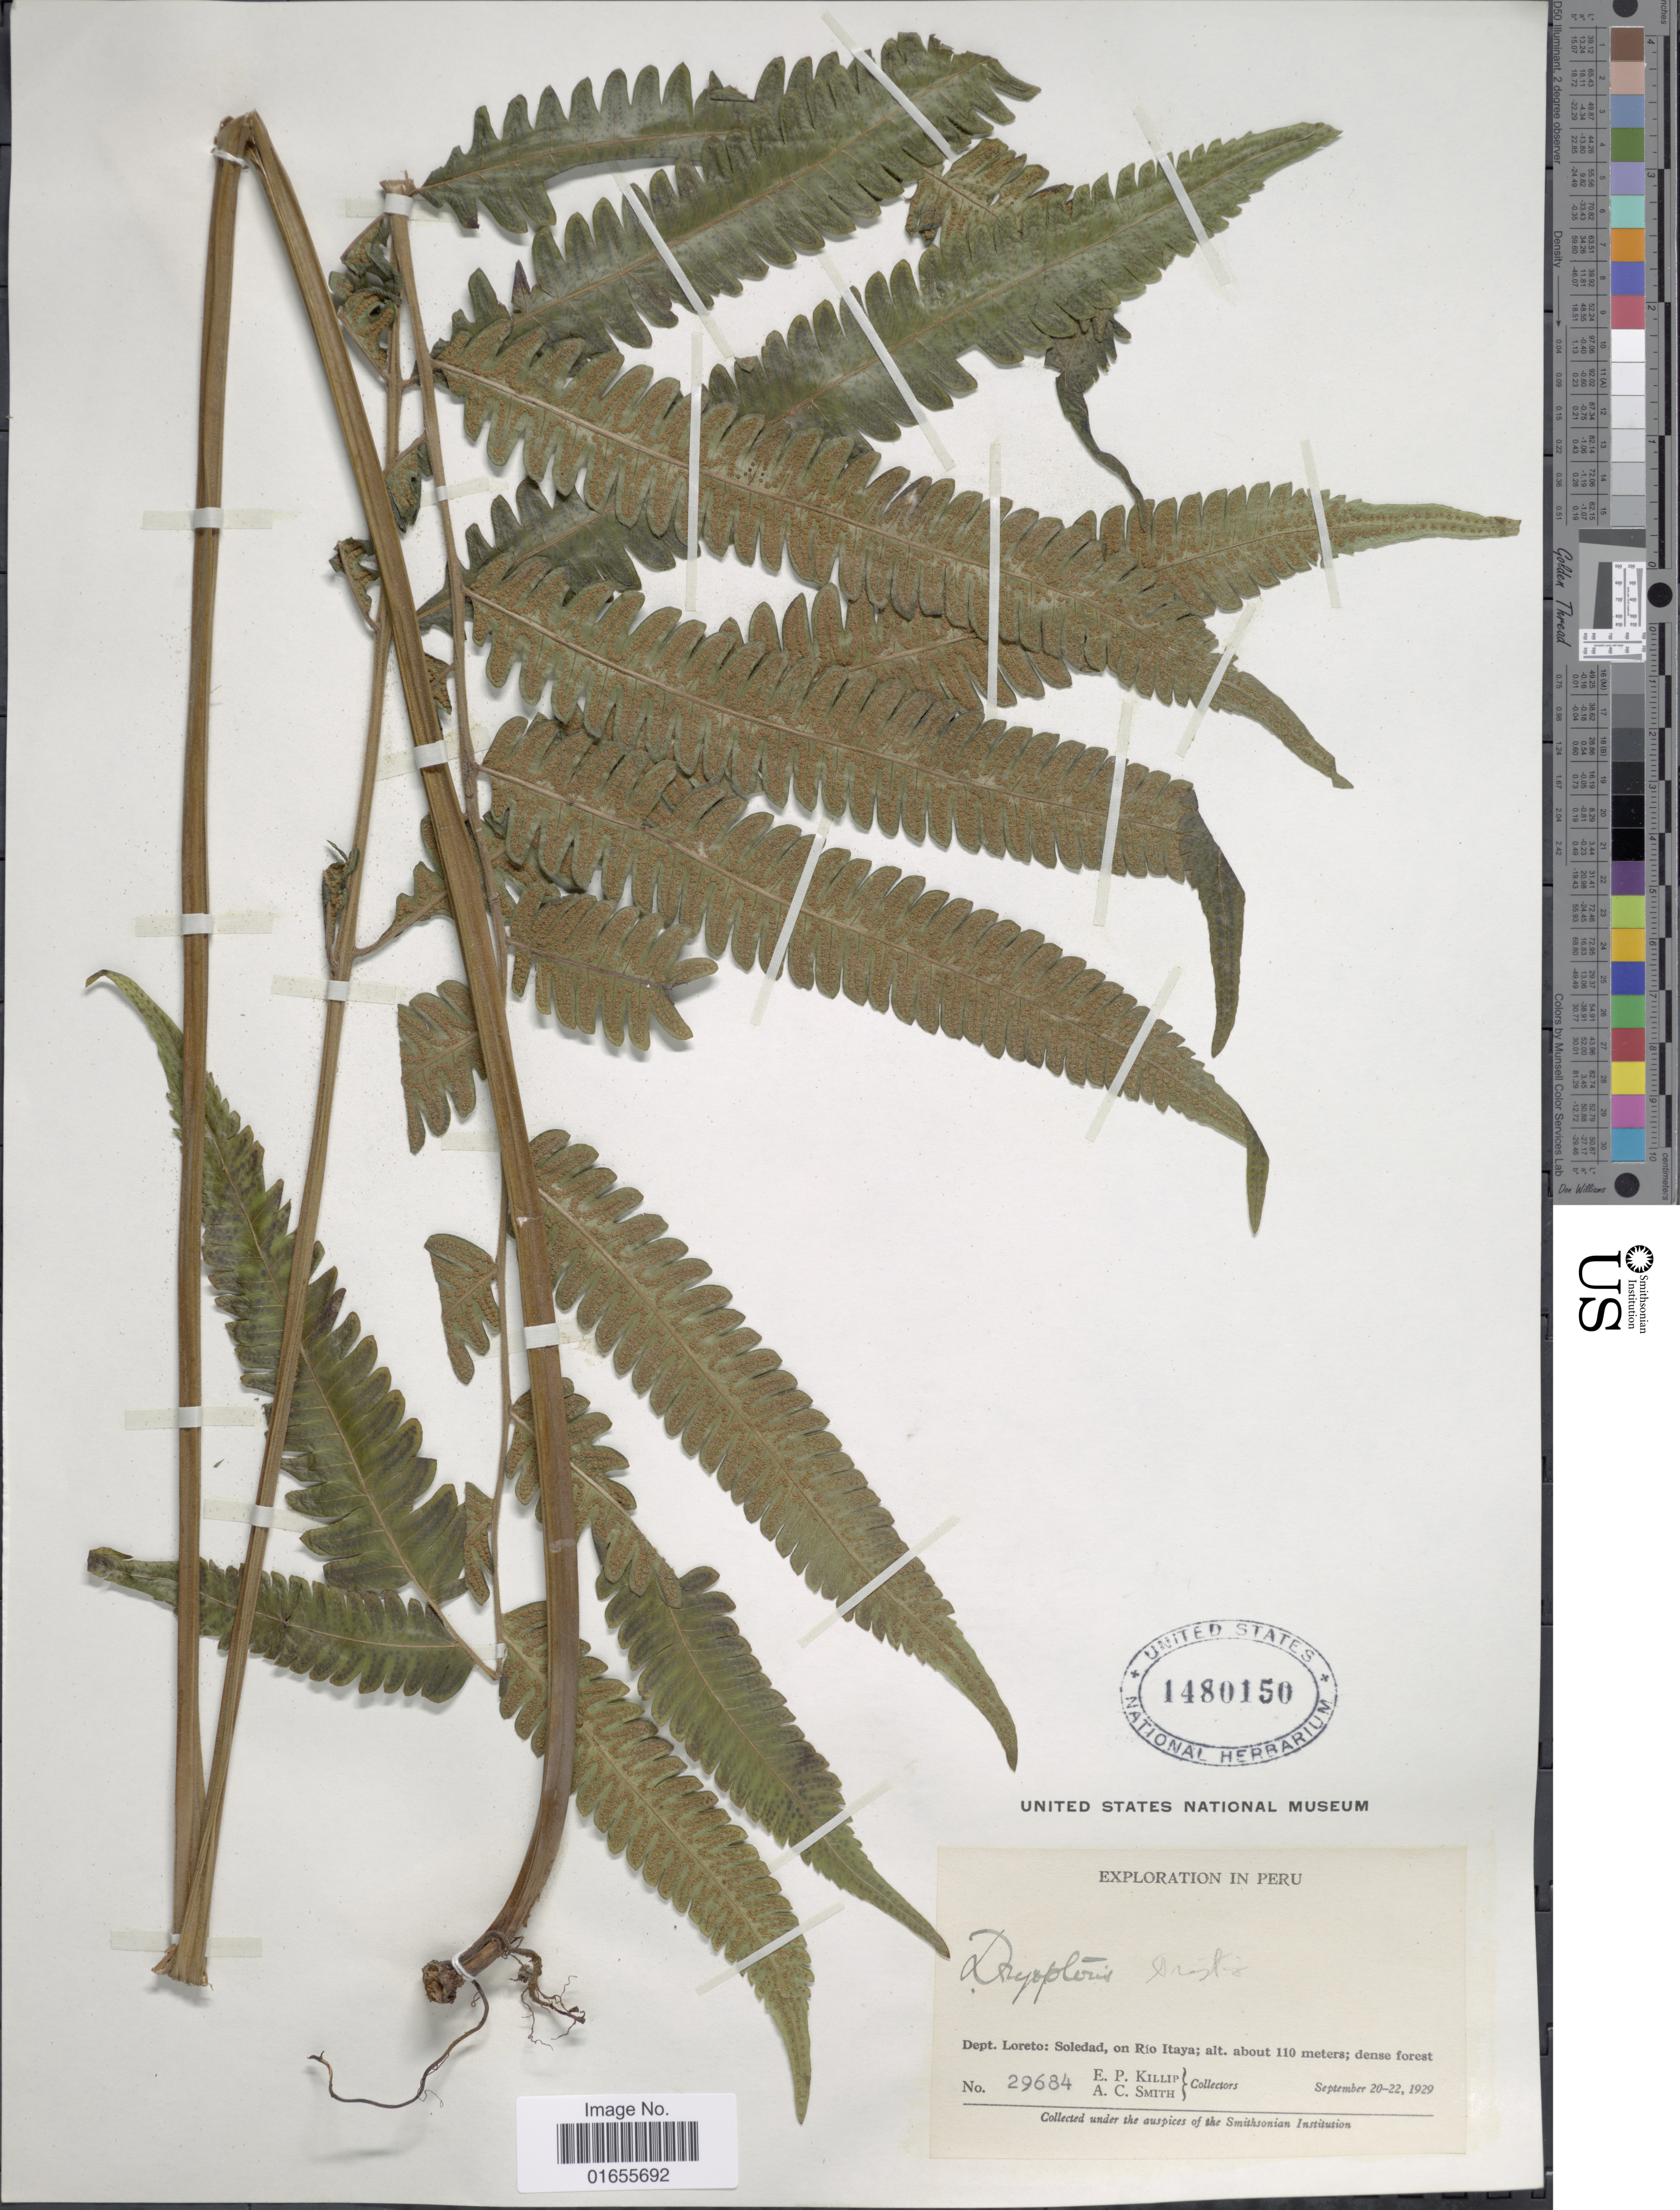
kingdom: Plantae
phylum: Tracheophyta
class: Polypodiopsida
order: Polypodiales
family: Thelypteridaceae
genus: Goniopteris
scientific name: Goniopteris tristis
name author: (Kuntze) Brade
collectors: E. P. Killip & A. C. Smith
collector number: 29684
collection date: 1929-09-20/1929-09-22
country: Peru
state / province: Loreto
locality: Soledad, on Rio Itaya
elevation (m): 110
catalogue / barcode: US 1480150